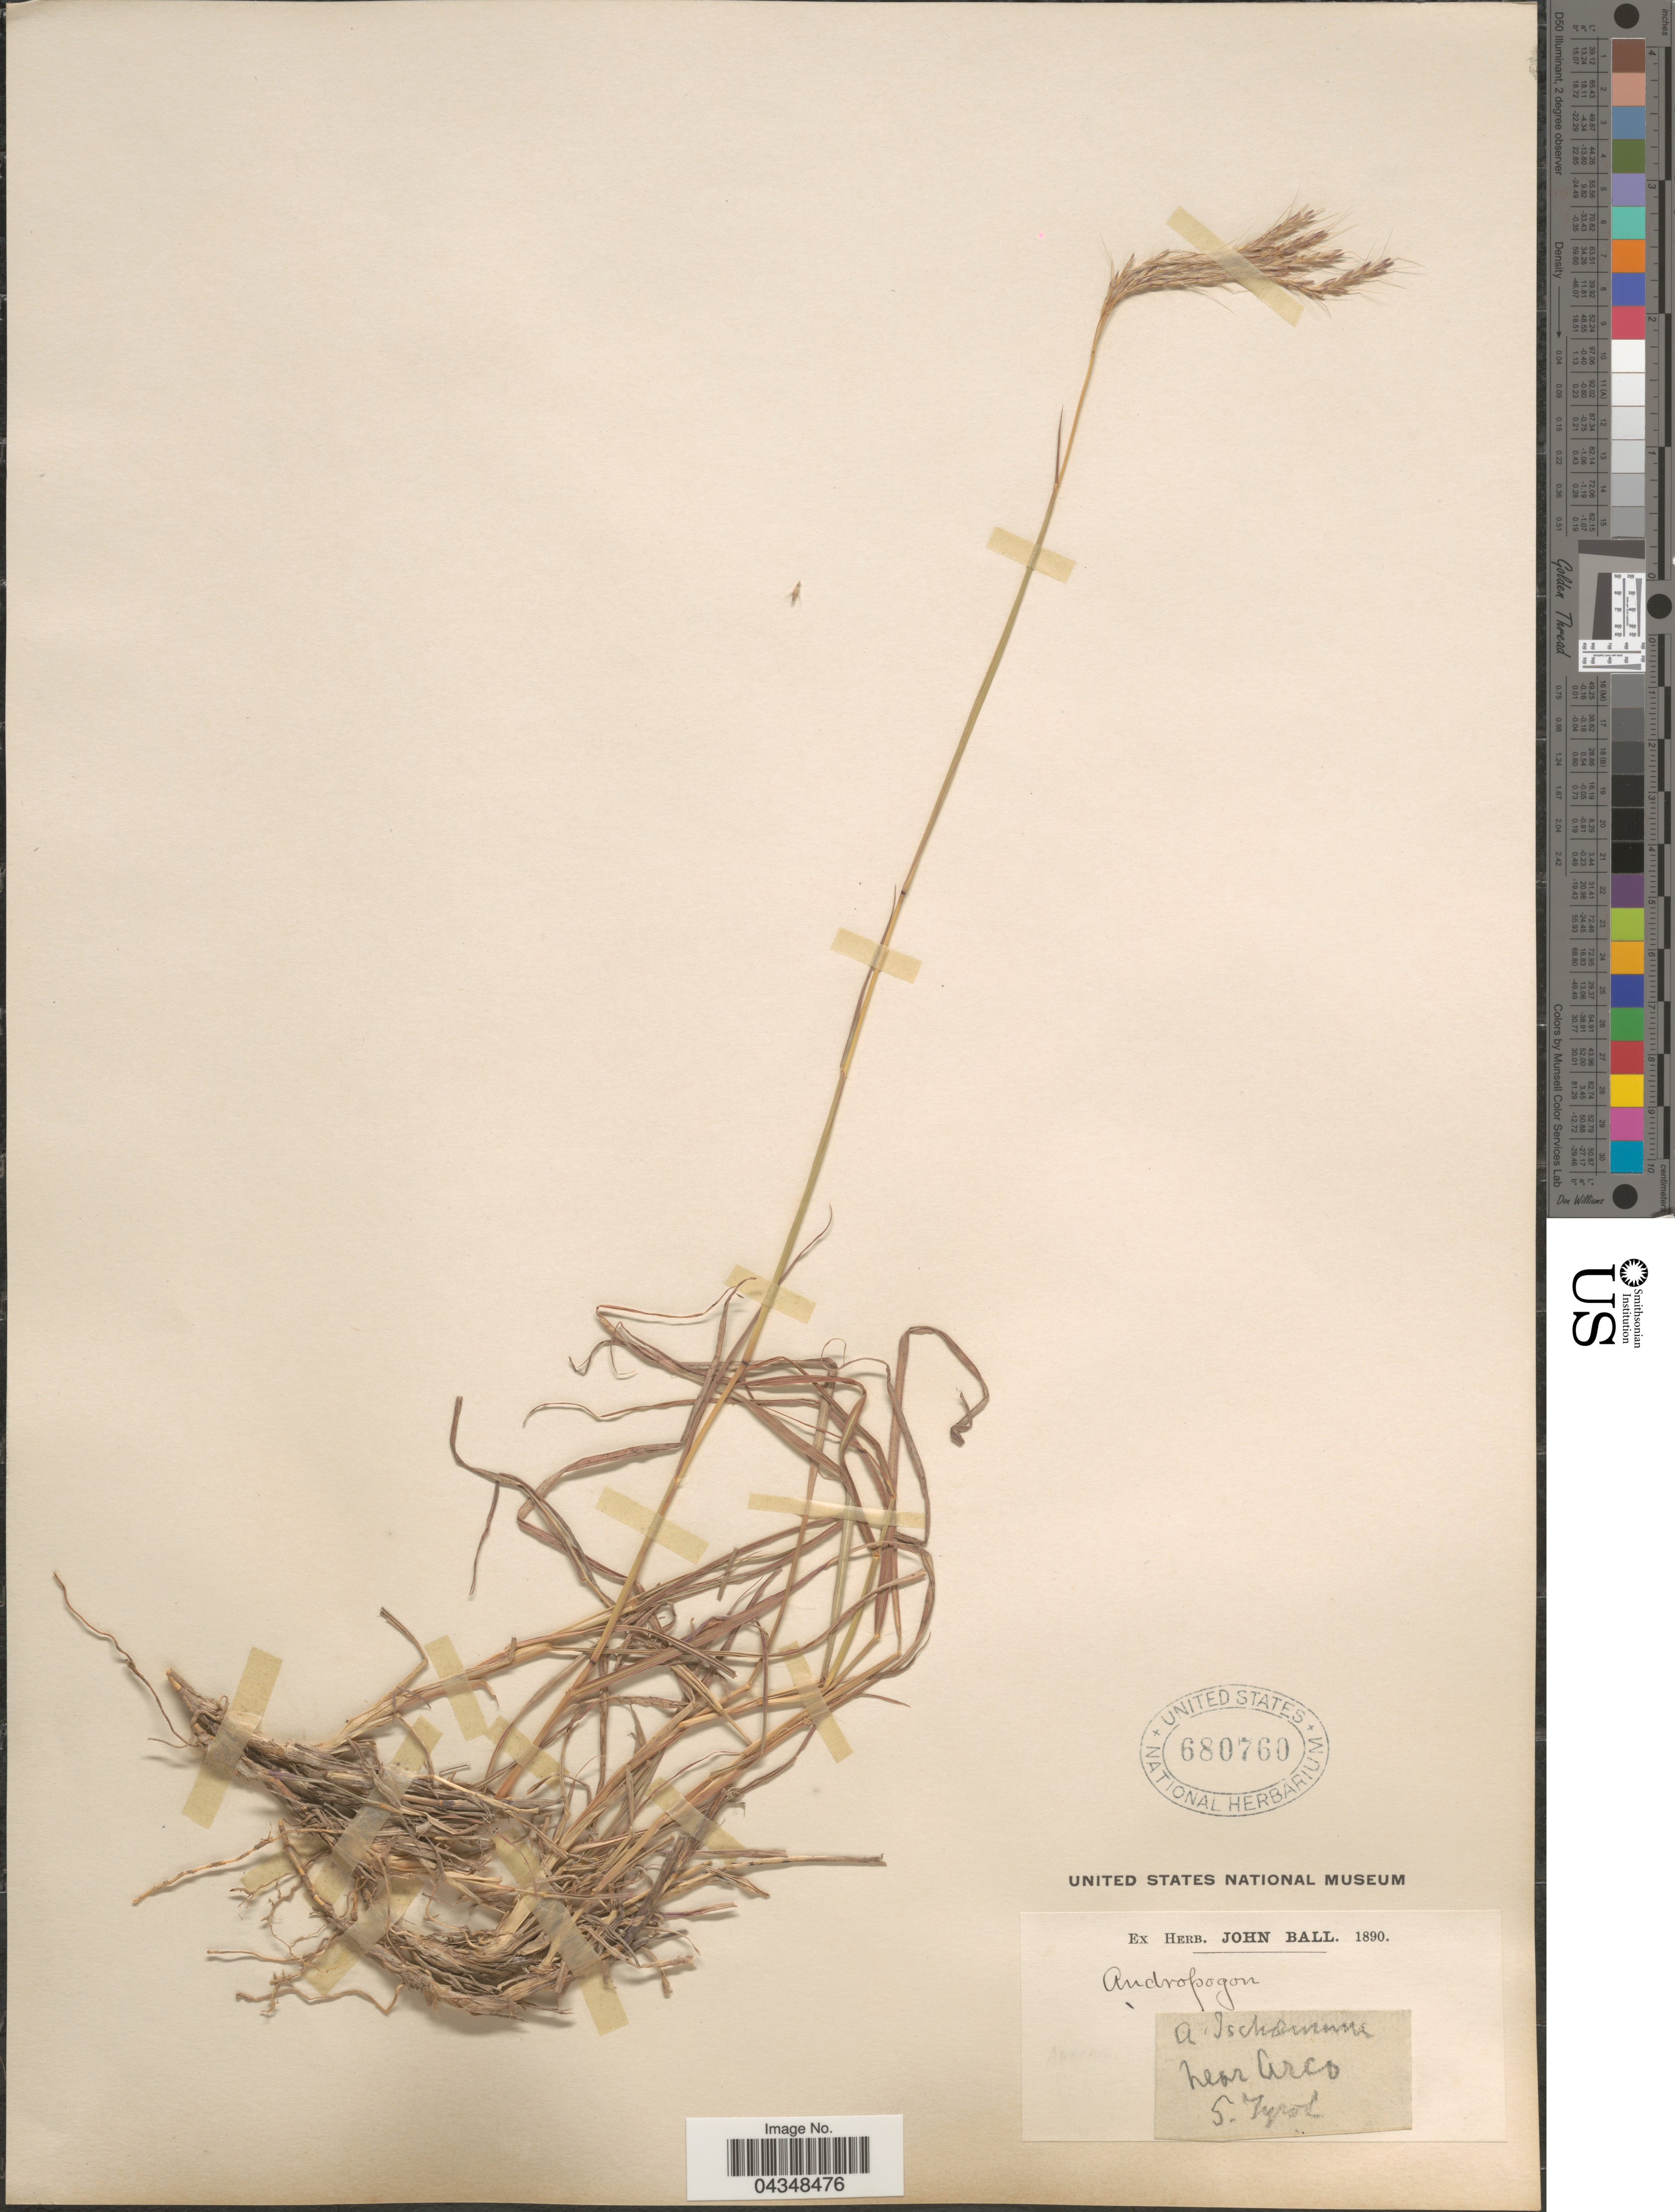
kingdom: Plantae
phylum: Tracheophyta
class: Liliopsida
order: Poales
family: Poaceae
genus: Bothriochloa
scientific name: Bothriochloa ischaemum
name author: (L.) Keng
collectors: ex herb. John Ball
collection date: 1890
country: Austria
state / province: Tirol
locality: Near Arco S. Tyrol.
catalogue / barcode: US 680760